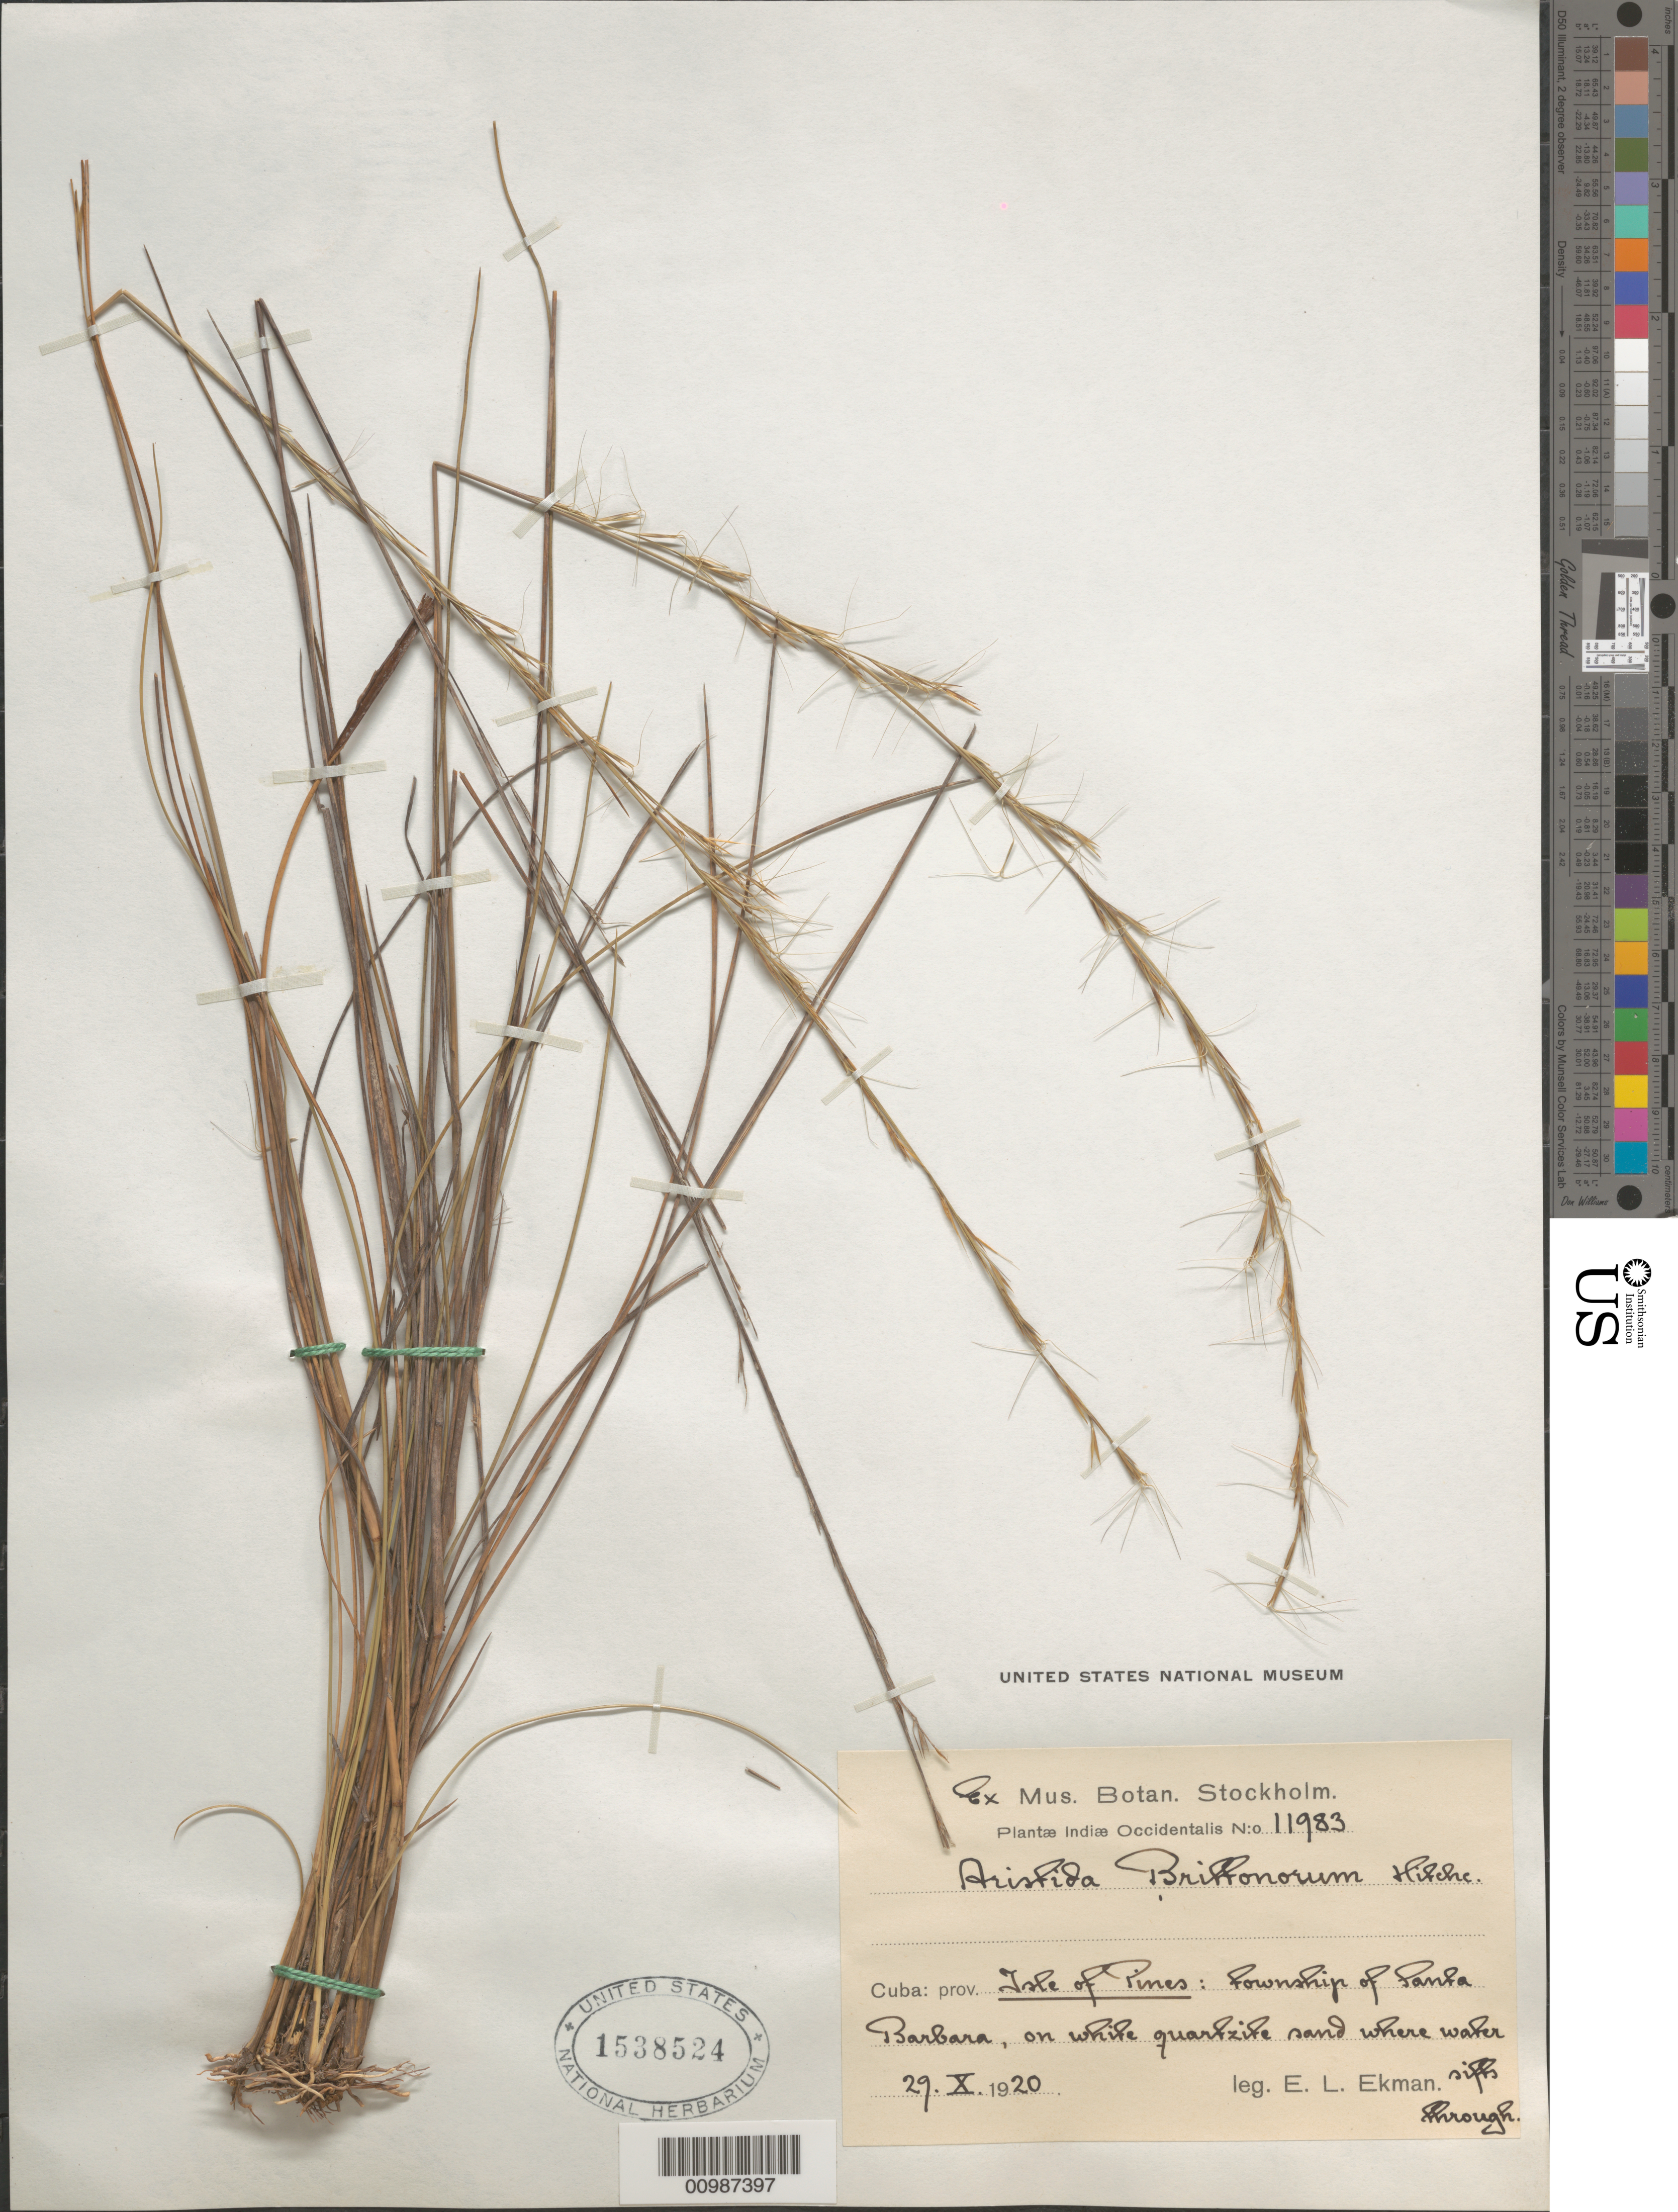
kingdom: Plantae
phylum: Tracheophyta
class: Liliopsida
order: Poales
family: Poaceae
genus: Aristida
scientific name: Aristida brittonorum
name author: Hitchc.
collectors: E. L. Ekman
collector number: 11983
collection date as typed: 29 Oct 1920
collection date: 1920-10-29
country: Cuba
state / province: Isla de la Juventud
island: Isla de la Juventud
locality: Township of Santa Barbara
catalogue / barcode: US 1538524